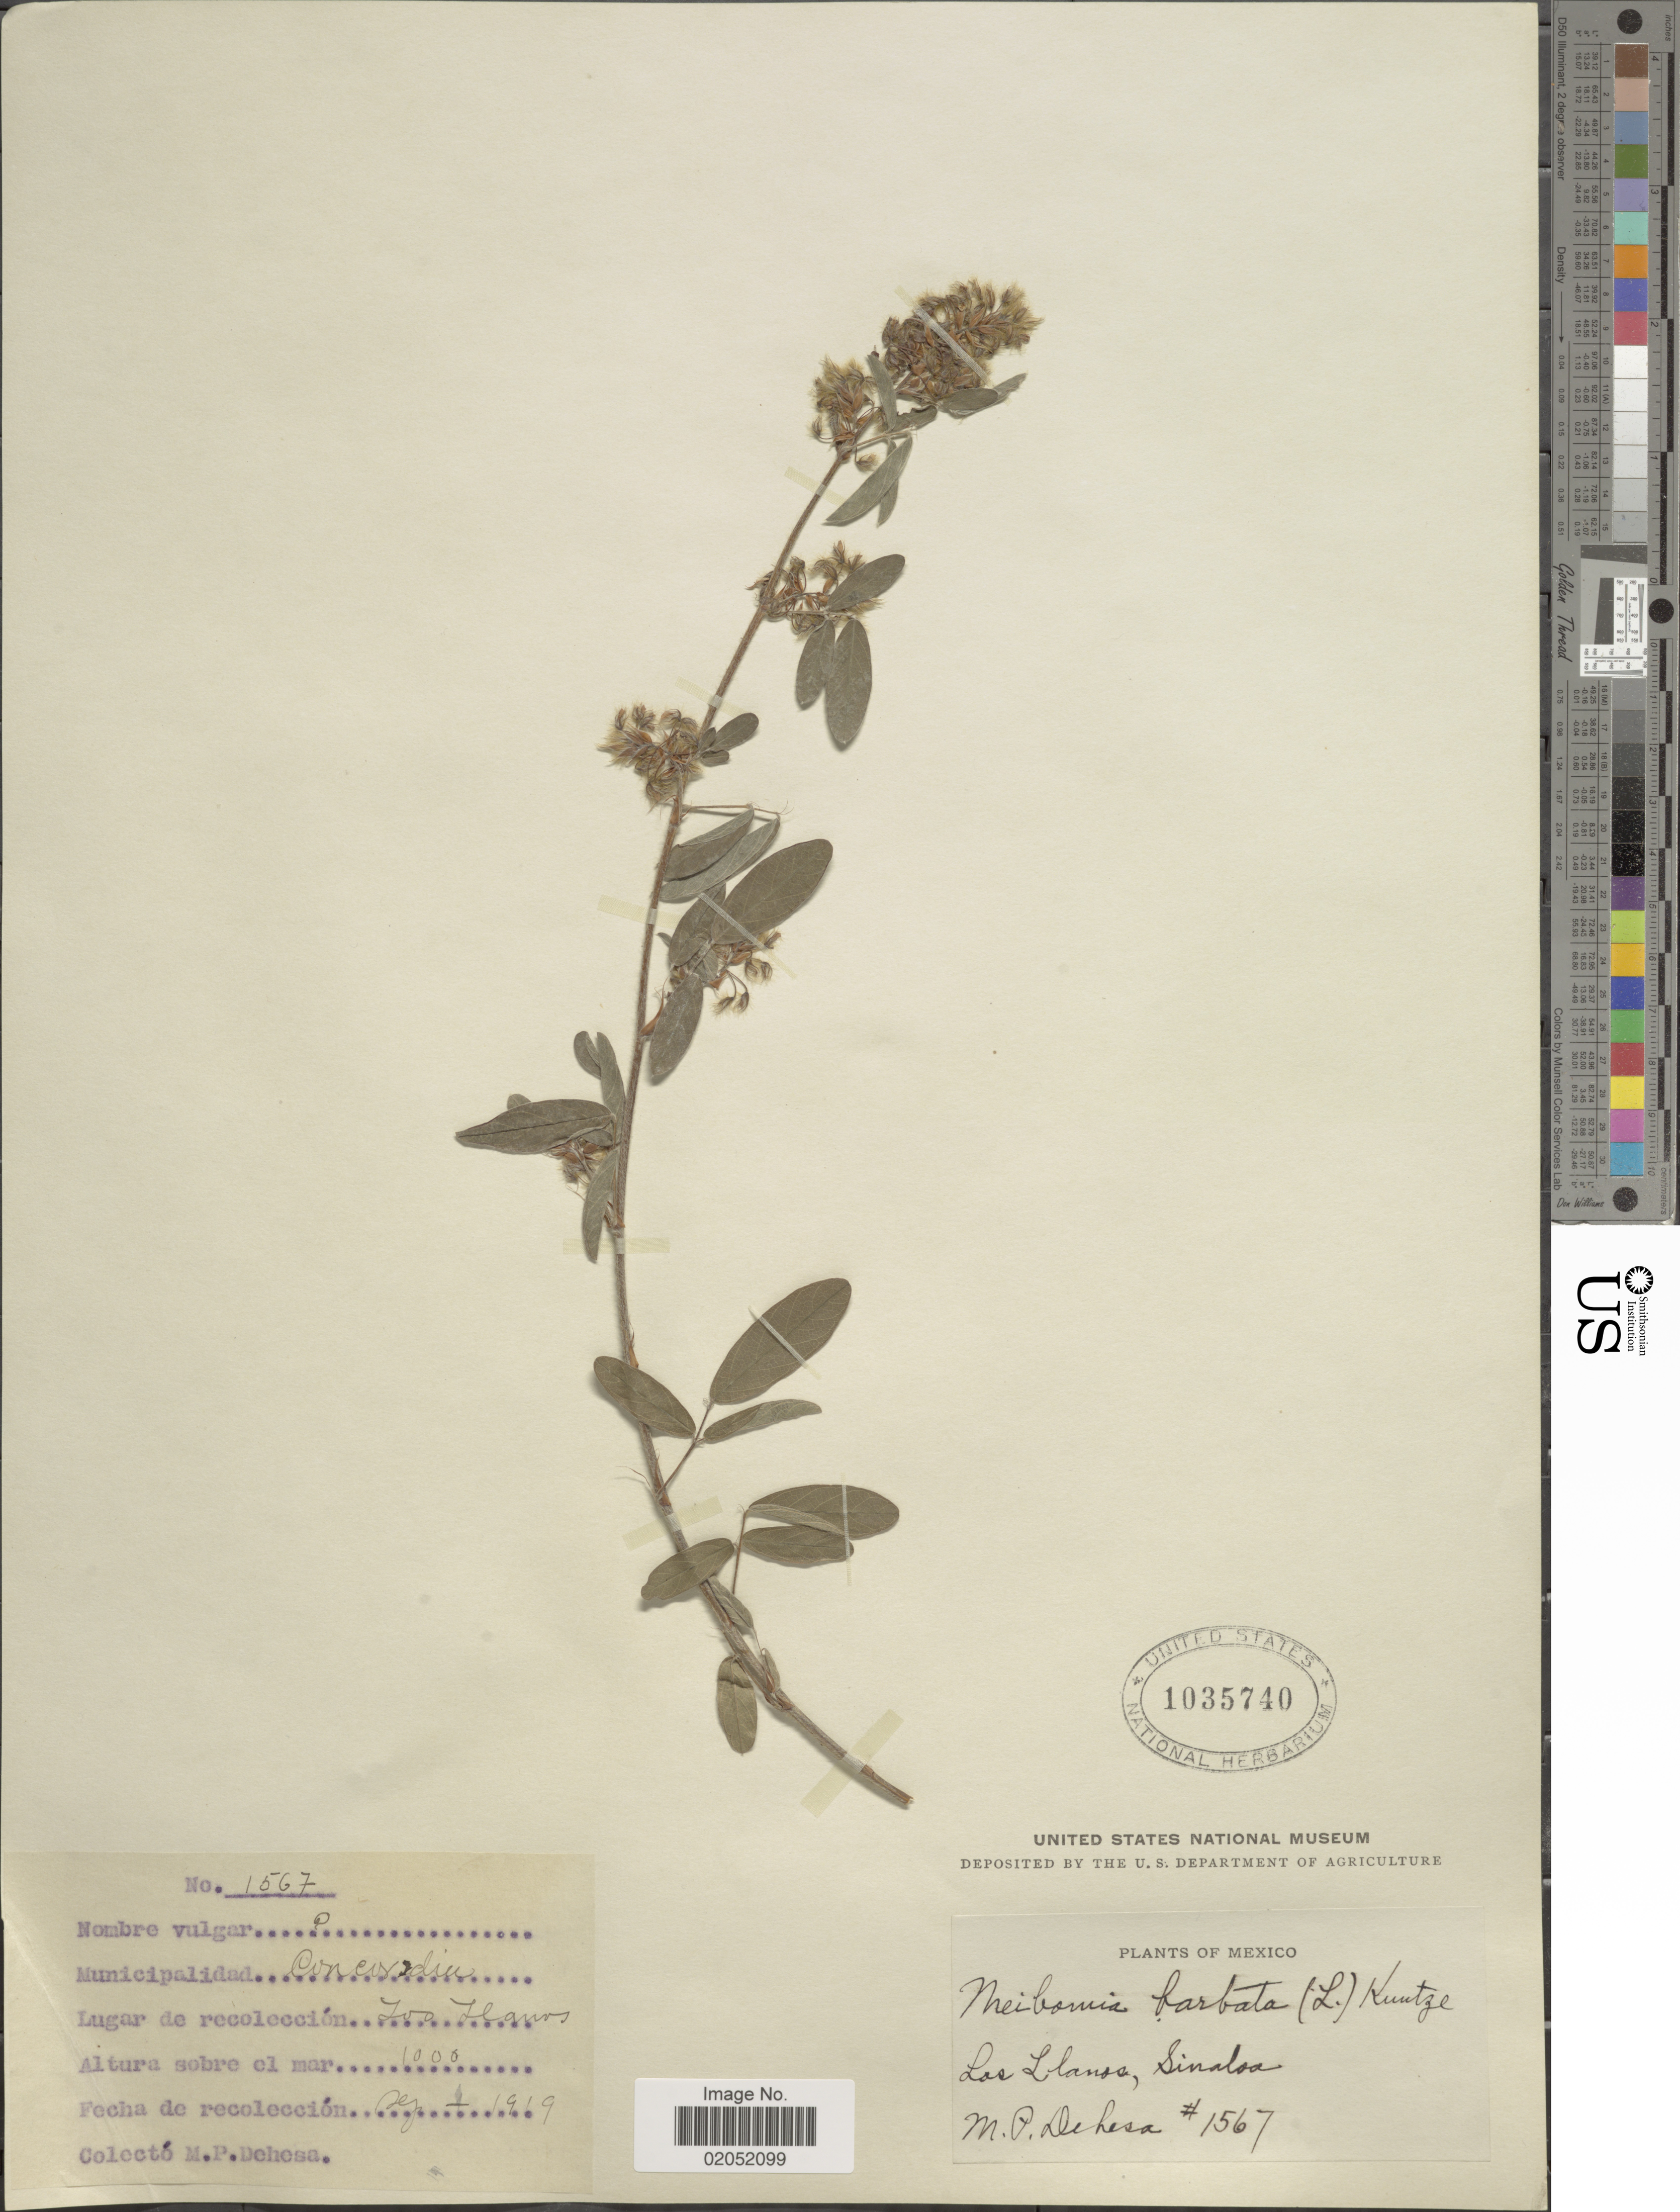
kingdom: Plantae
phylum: Tracheophyta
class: Magnoliopsida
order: Fabales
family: Fabaceae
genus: Grona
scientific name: Grona barbata var. barbata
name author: (L.) H. Ohashi & K. Ohashi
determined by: Strong, Mark T., (BOT), Smithsonian Institution - National Museum of Natural History (UNITED STATES)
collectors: M. Dehesa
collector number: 1567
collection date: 1919-09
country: Mexico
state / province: Sinaloa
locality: Municipalidad Concordia. Los Llamos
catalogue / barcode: US 1035740